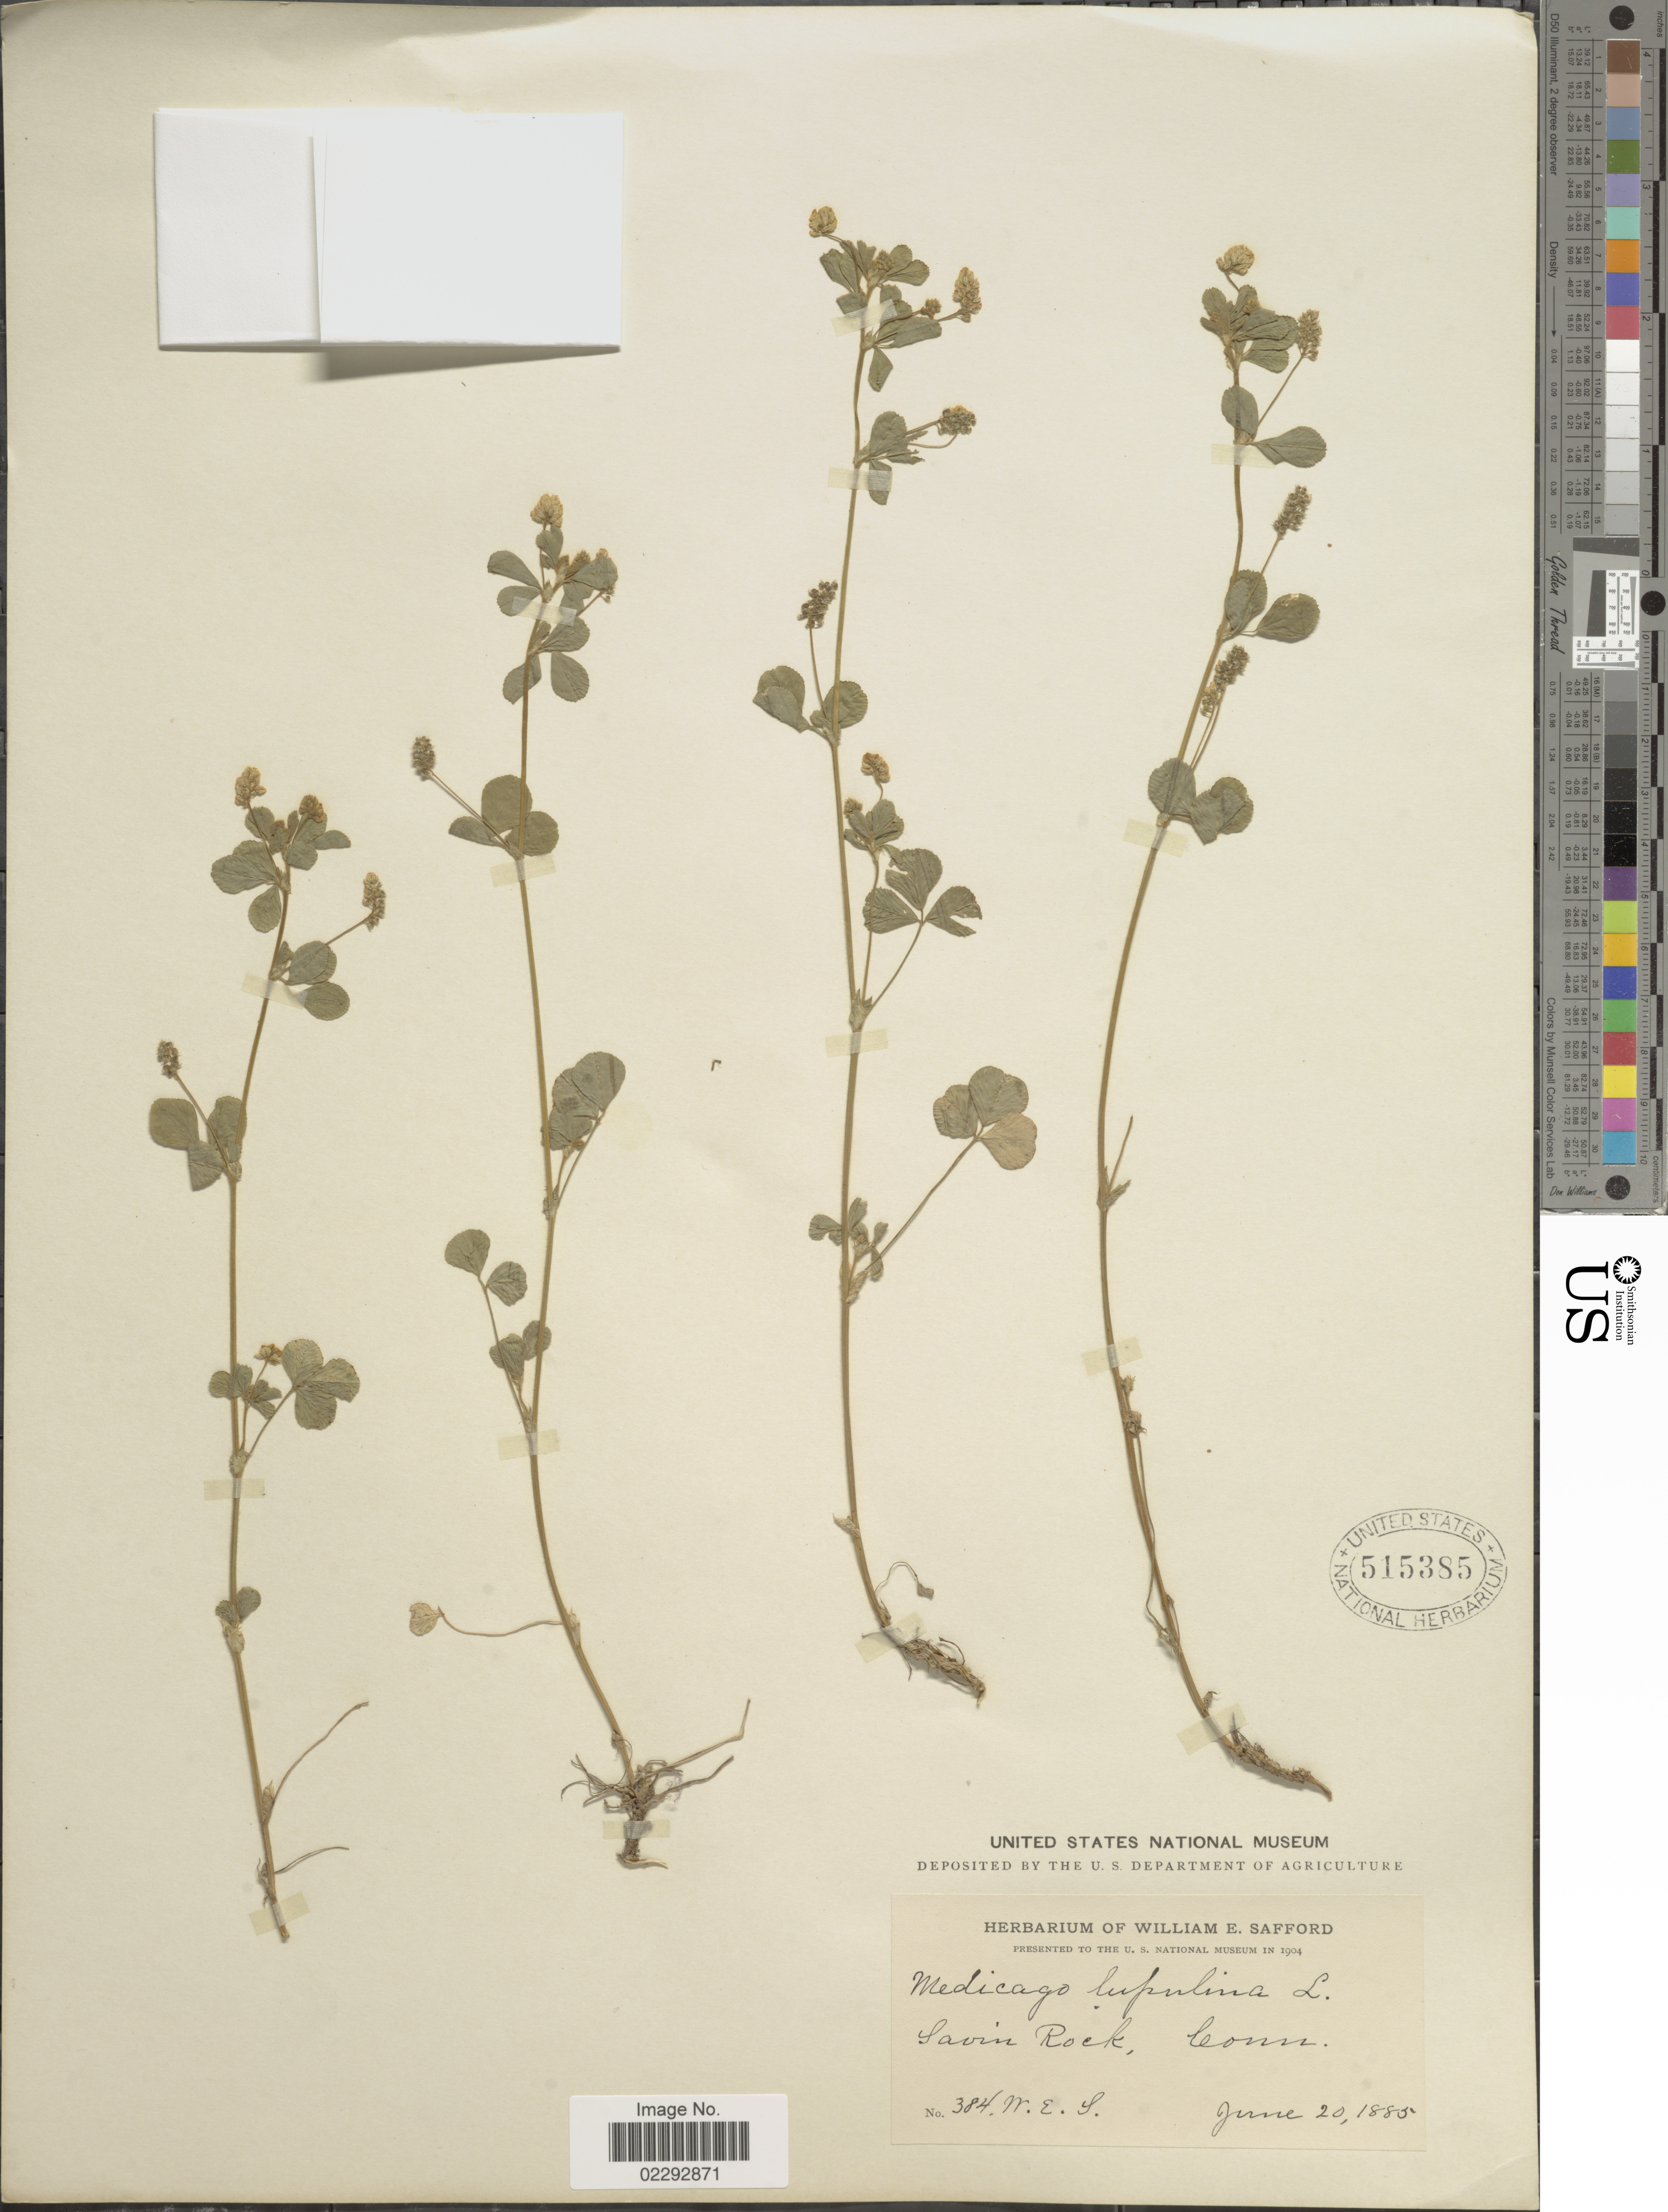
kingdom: Plantae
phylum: Tracheophyta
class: Magnoliopsida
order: Fabales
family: Fabaceae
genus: Medicago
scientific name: Medicago lupulina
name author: L.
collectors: W. E. Safford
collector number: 384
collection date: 1885-06-20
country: United States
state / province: Connecticut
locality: Savin rock, Conn,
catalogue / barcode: US 515385